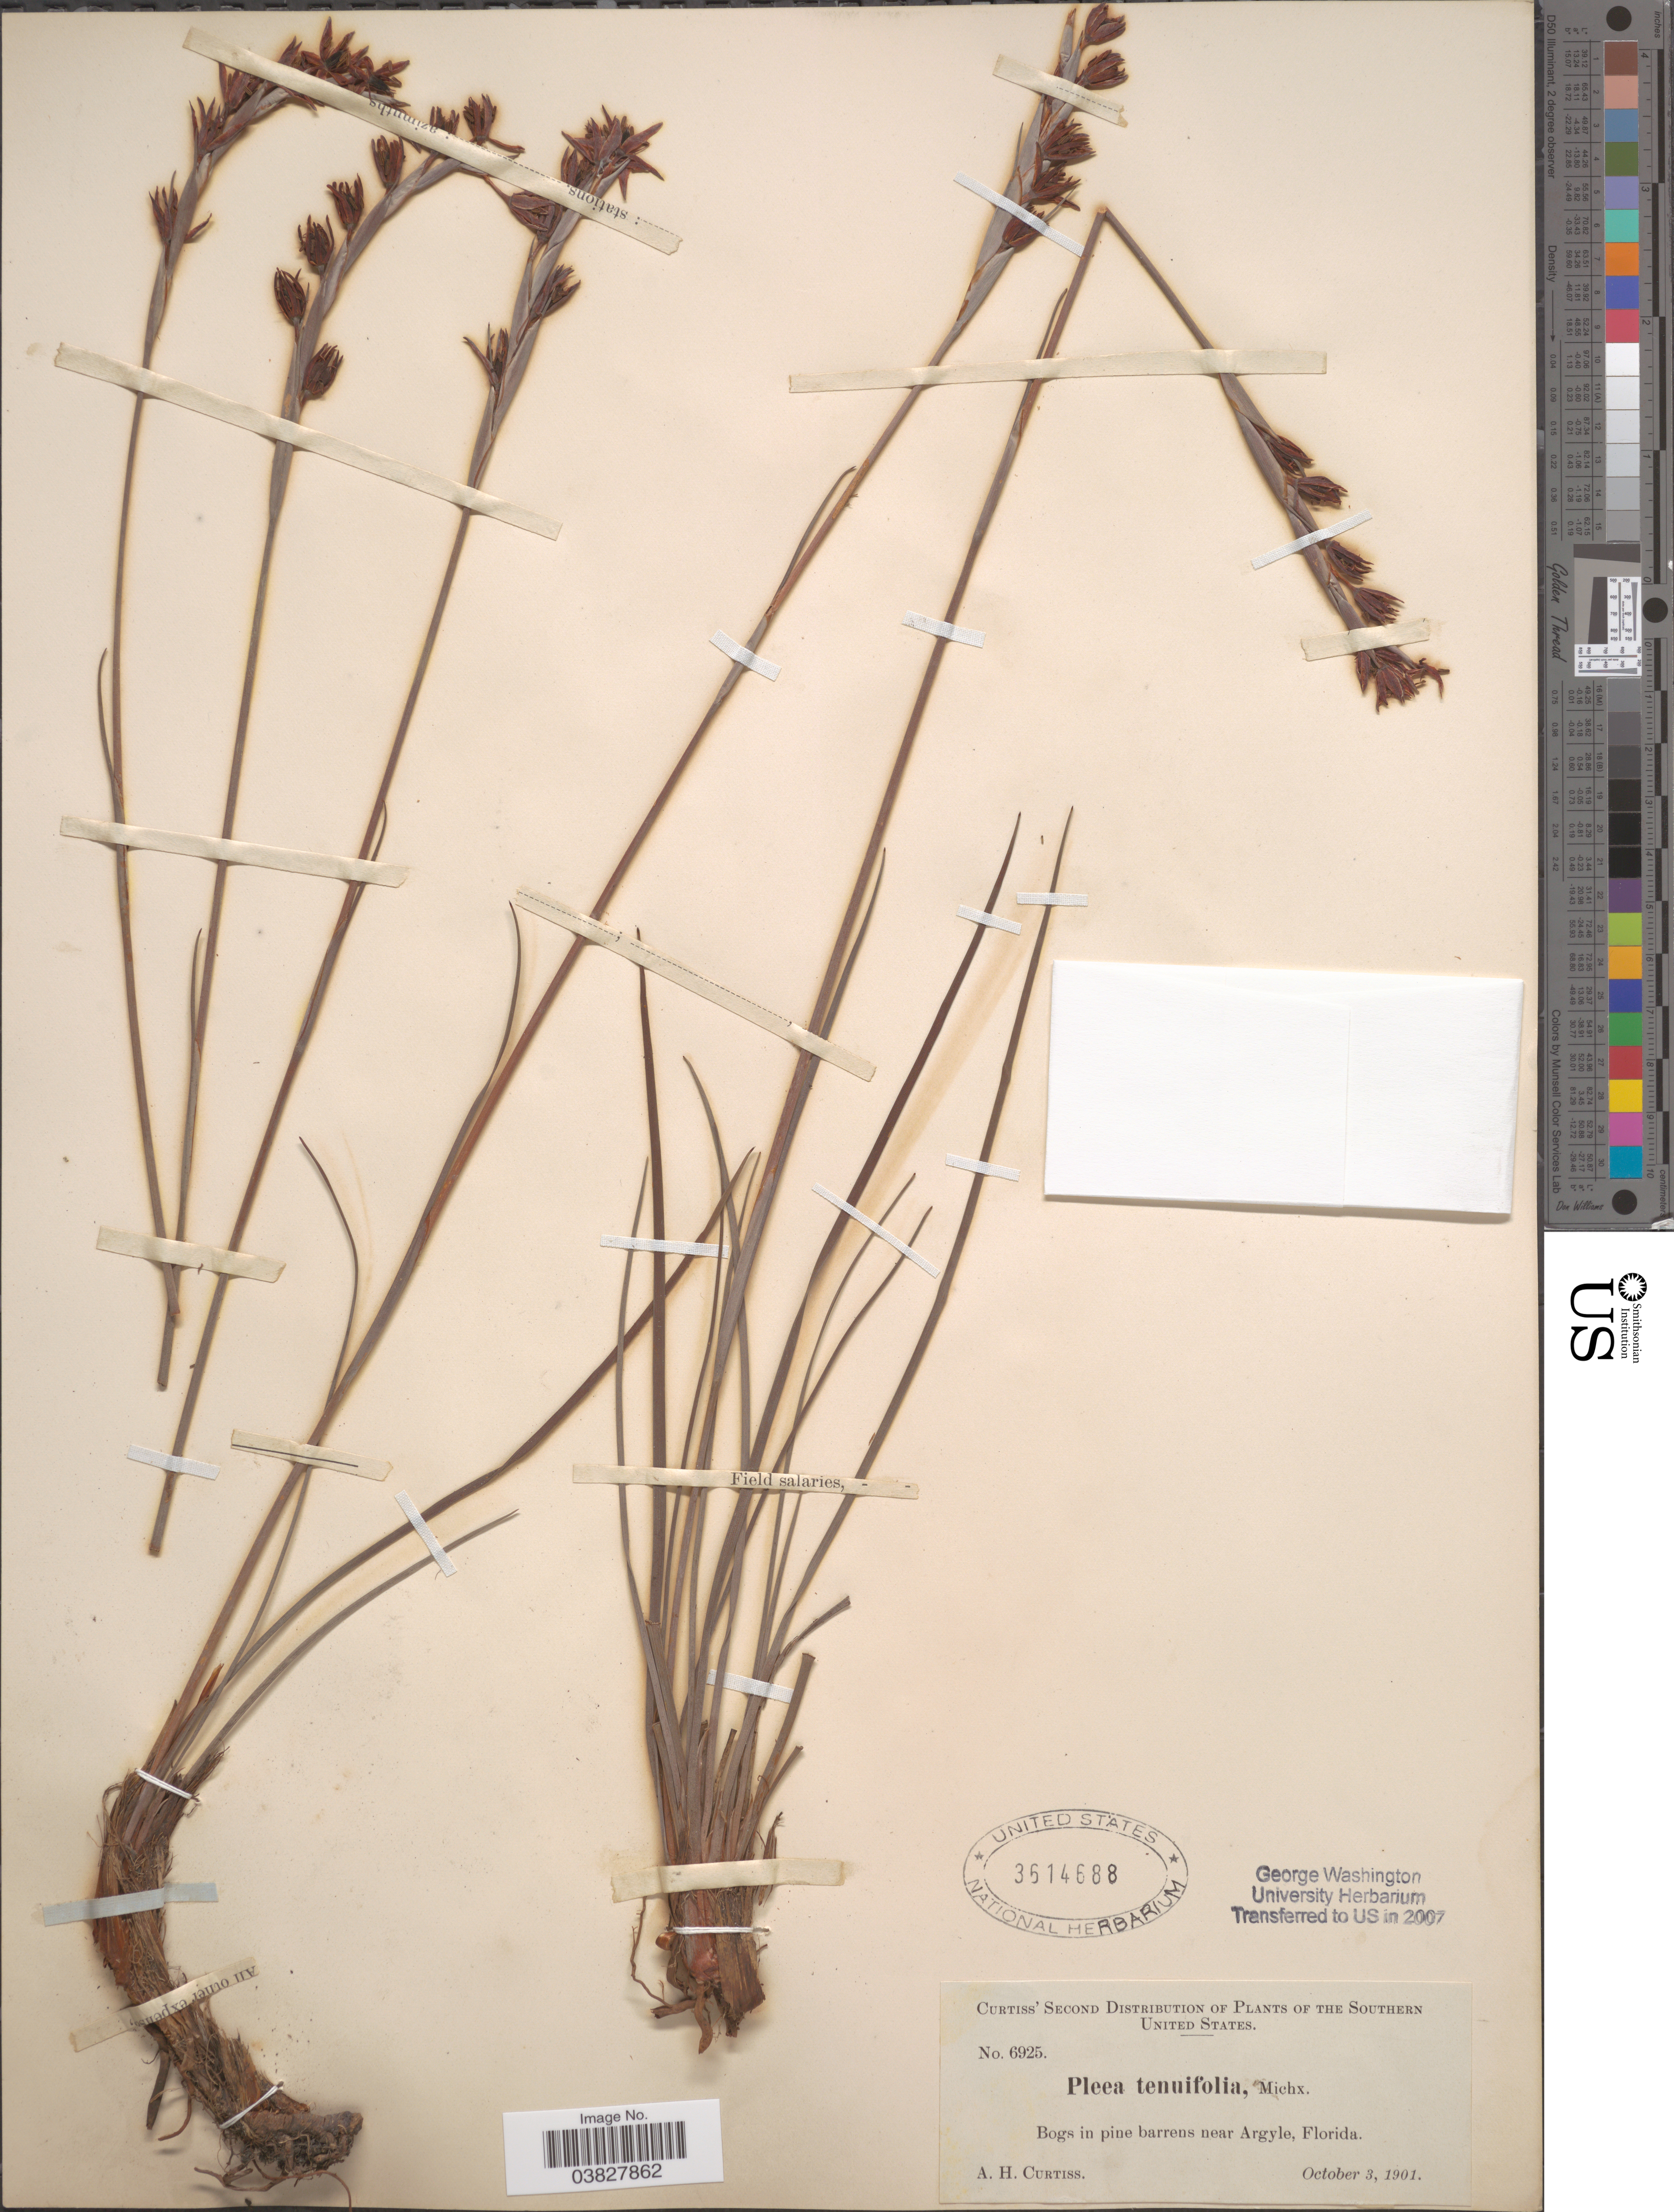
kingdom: Plantae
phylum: Tracheophyta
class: Liliopsida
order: Alismatales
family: Tofieldiaceae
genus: Pleea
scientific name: Pleea tenuifolia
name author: Michx.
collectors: A. H. Curtiss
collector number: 6925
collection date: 1901-10-03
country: United States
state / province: Florida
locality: The Southern United States. Near Argyle.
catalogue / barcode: US 3614688